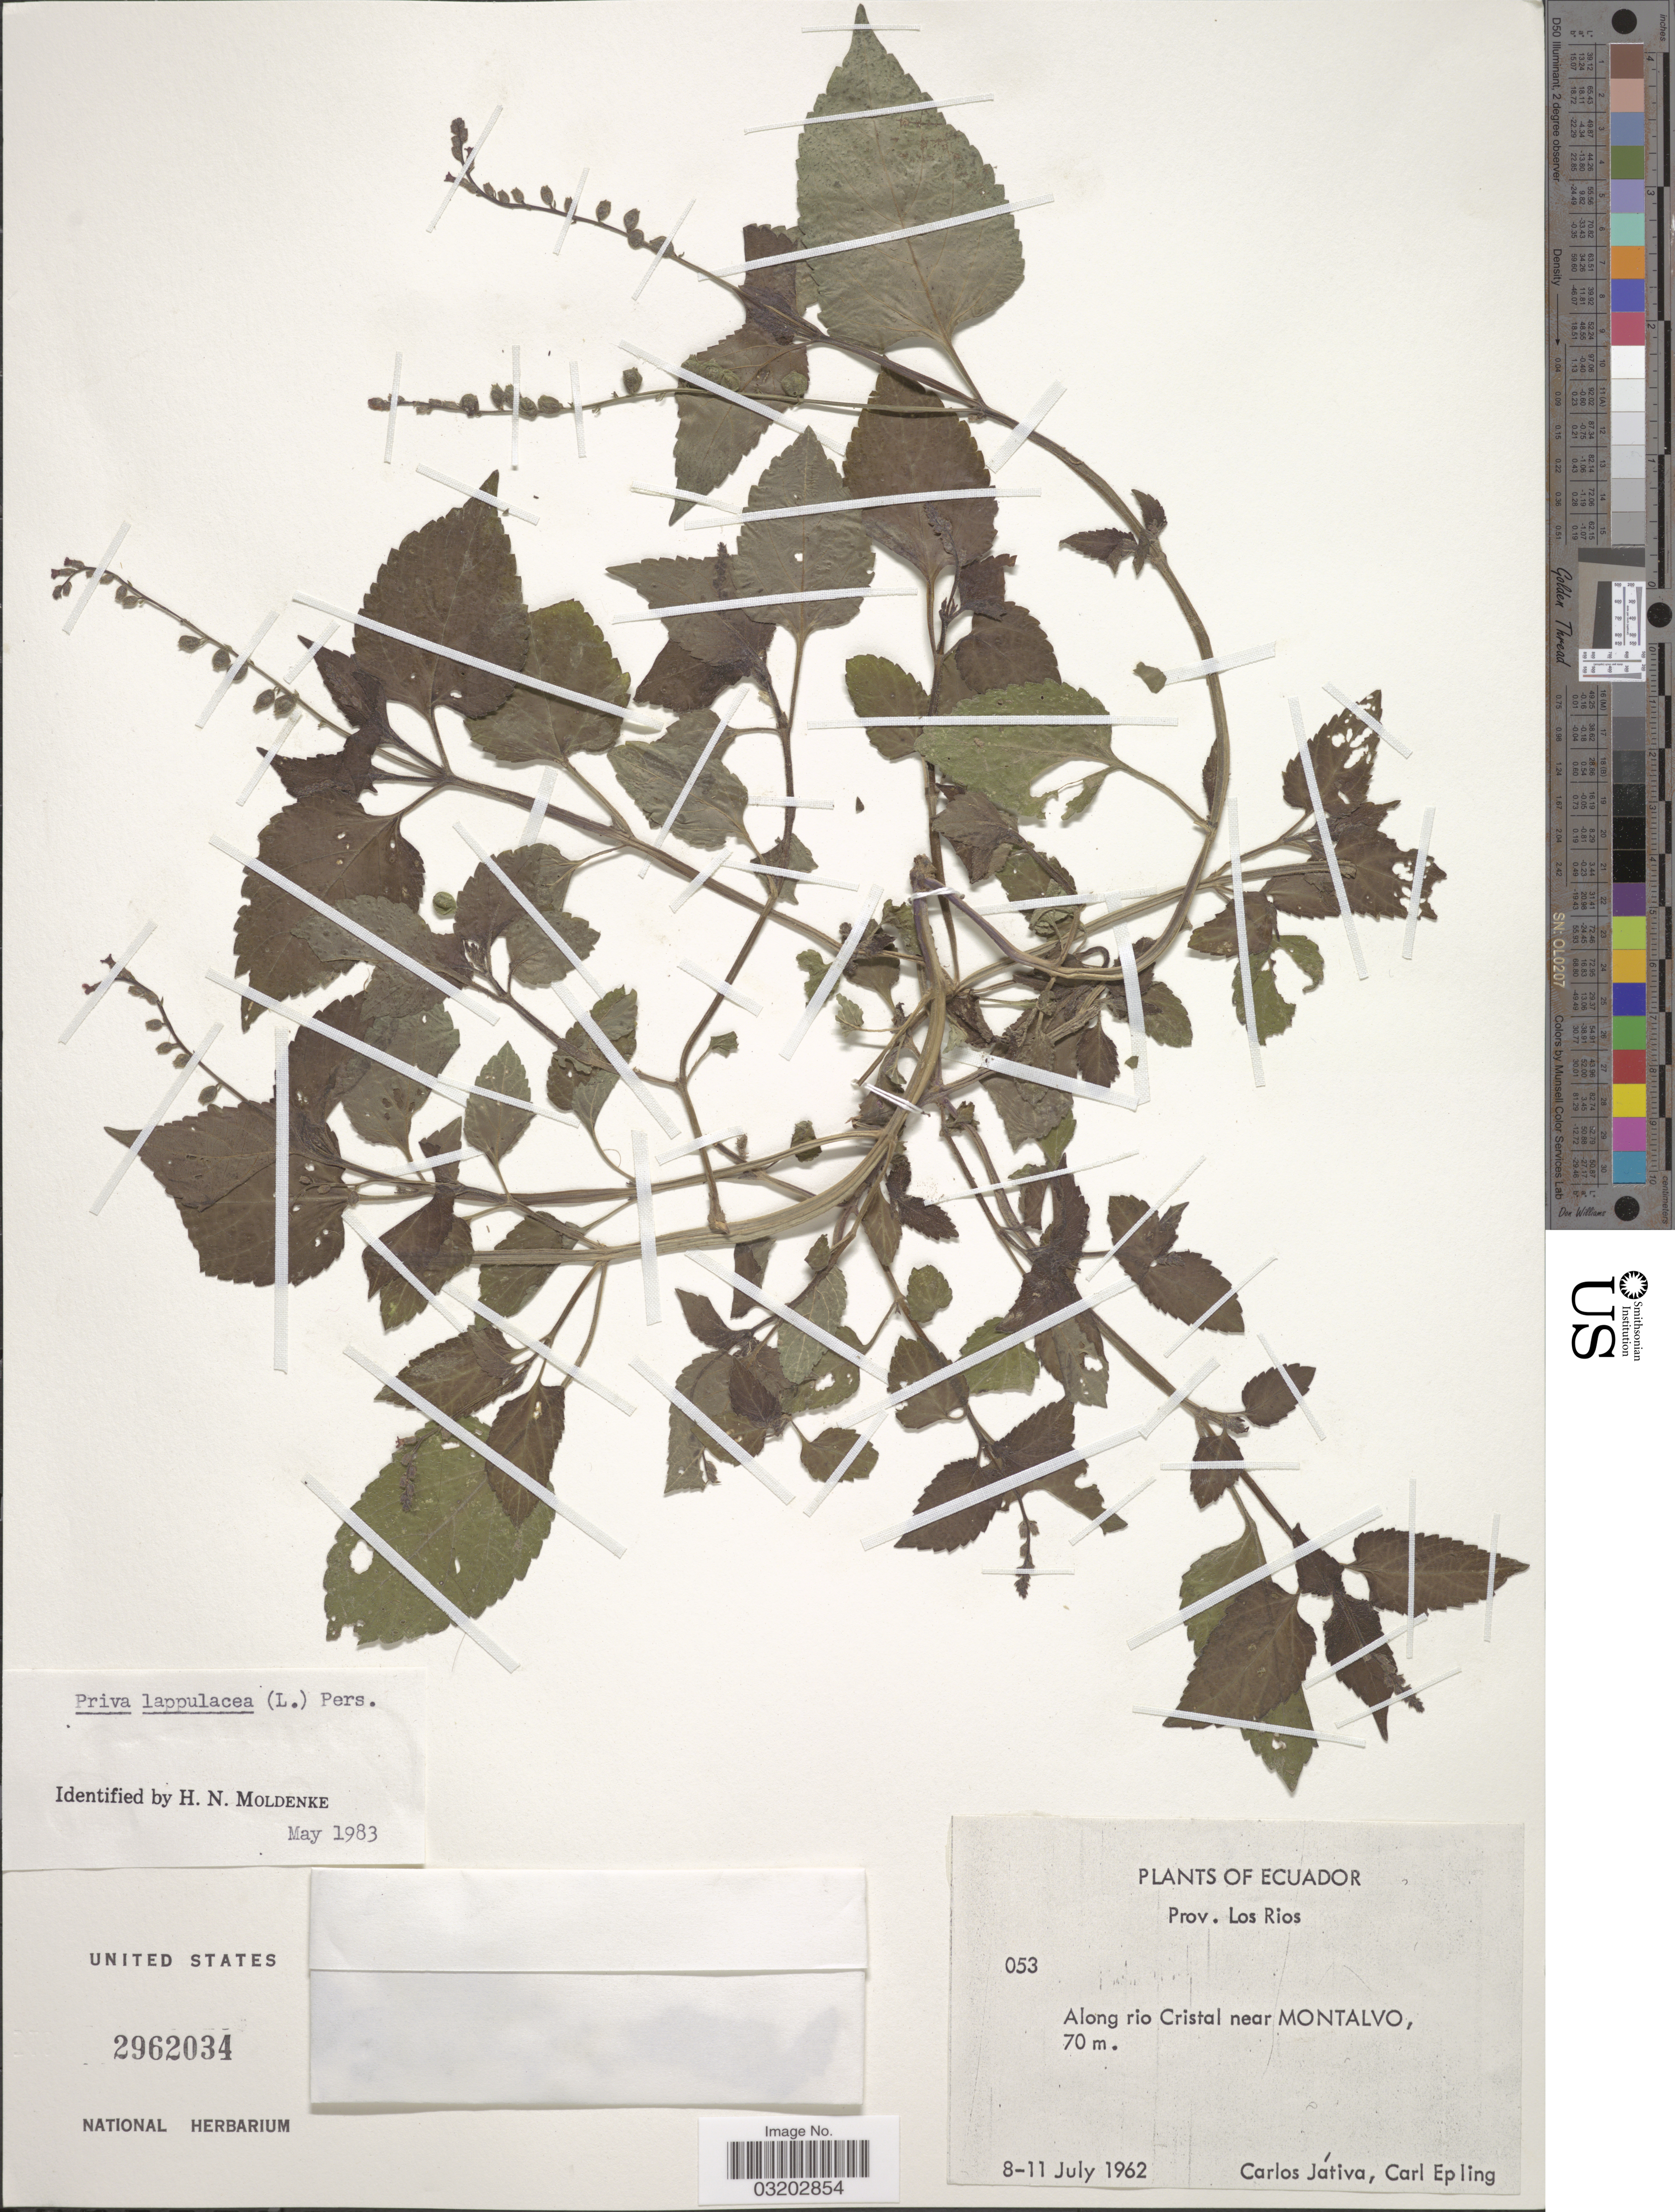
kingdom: Plantae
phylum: Tracheophyta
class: Magnoliopsida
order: Lamiales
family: Verbenaceae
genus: Priva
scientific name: Priva lappulacea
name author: (L.) Pers.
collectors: C. D. Játiva & C. C. Epling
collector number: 053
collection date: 1962-07-08/1962-07-11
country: Ecuador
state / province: Los Ríos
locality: Along rio Cristal near Montalvo.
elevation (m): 70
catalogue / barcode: US 2962034